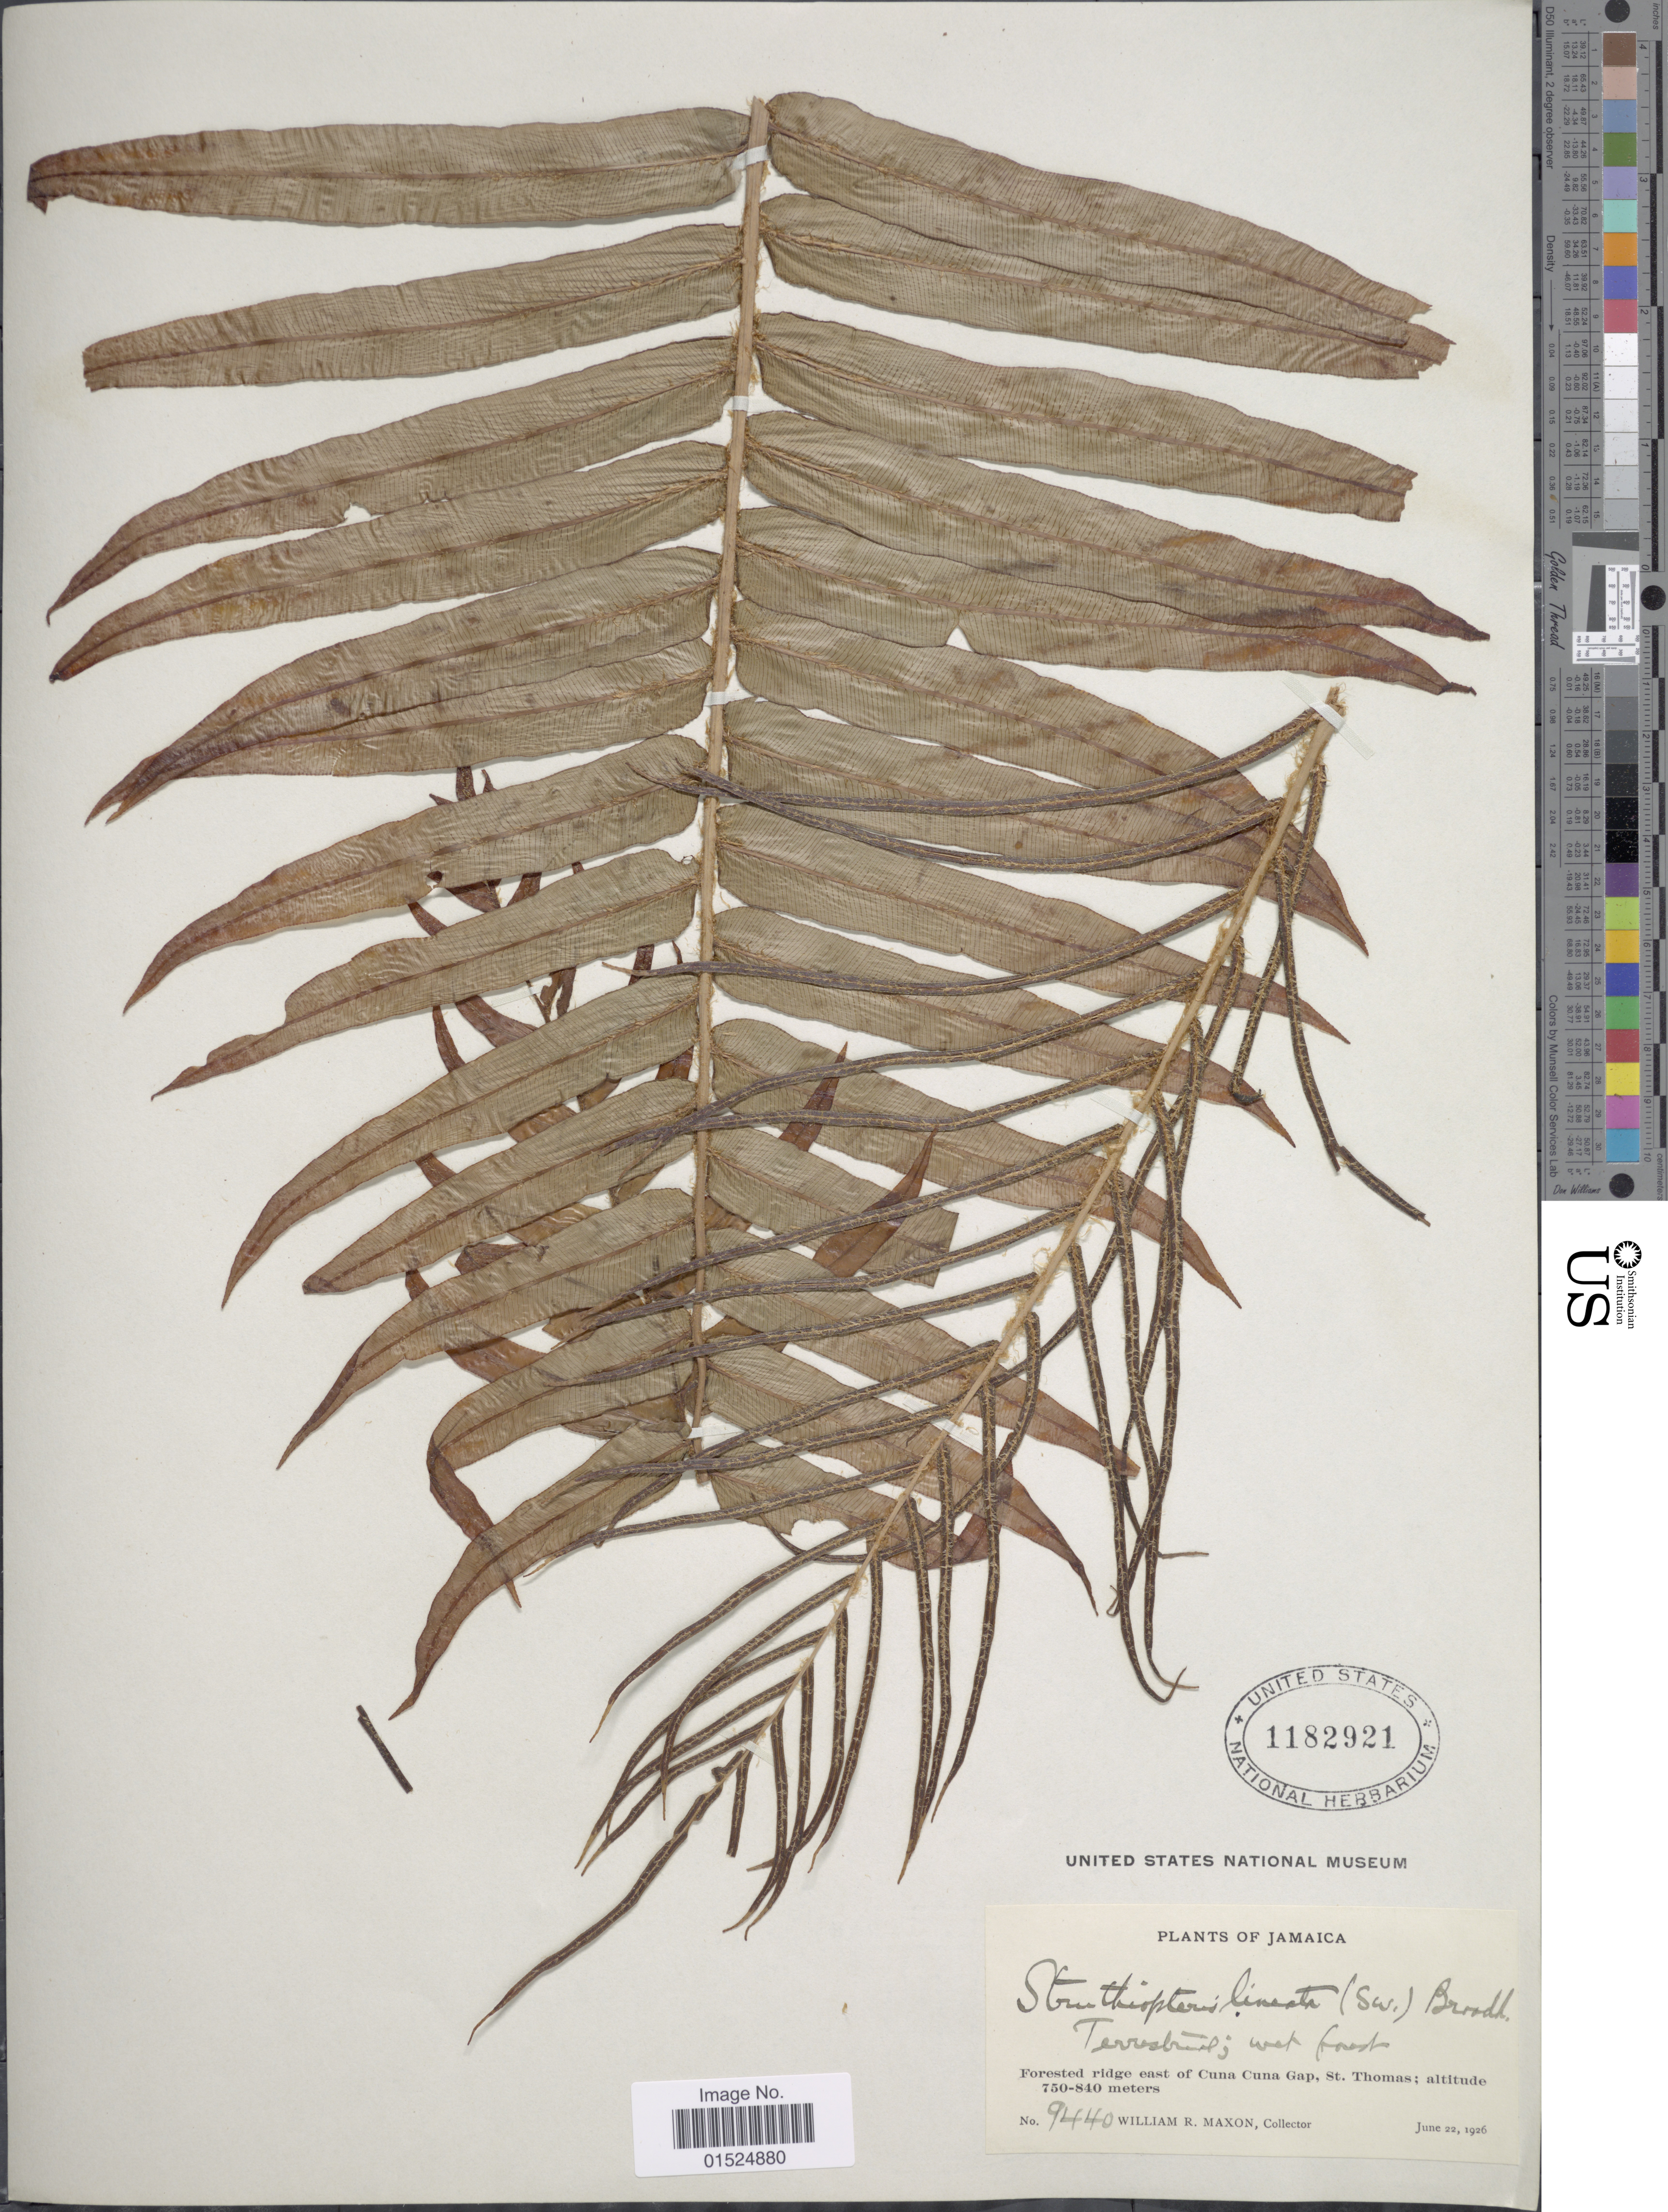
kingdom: Plantae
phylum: Tracheophyta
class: Polypodiopsida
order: Polypodiales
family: Blechnaceae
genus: Blechnum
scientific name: Blechnum lineatum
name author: (Sw.) C. Chr.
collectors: W. R. Maxon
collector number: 9440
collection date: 1926-06-22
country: Jamaica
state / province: Saint Thomas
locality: Forested ridge east of Cuna Cuna Gap, St. Thomas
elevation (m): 750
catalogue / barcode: US 1182921